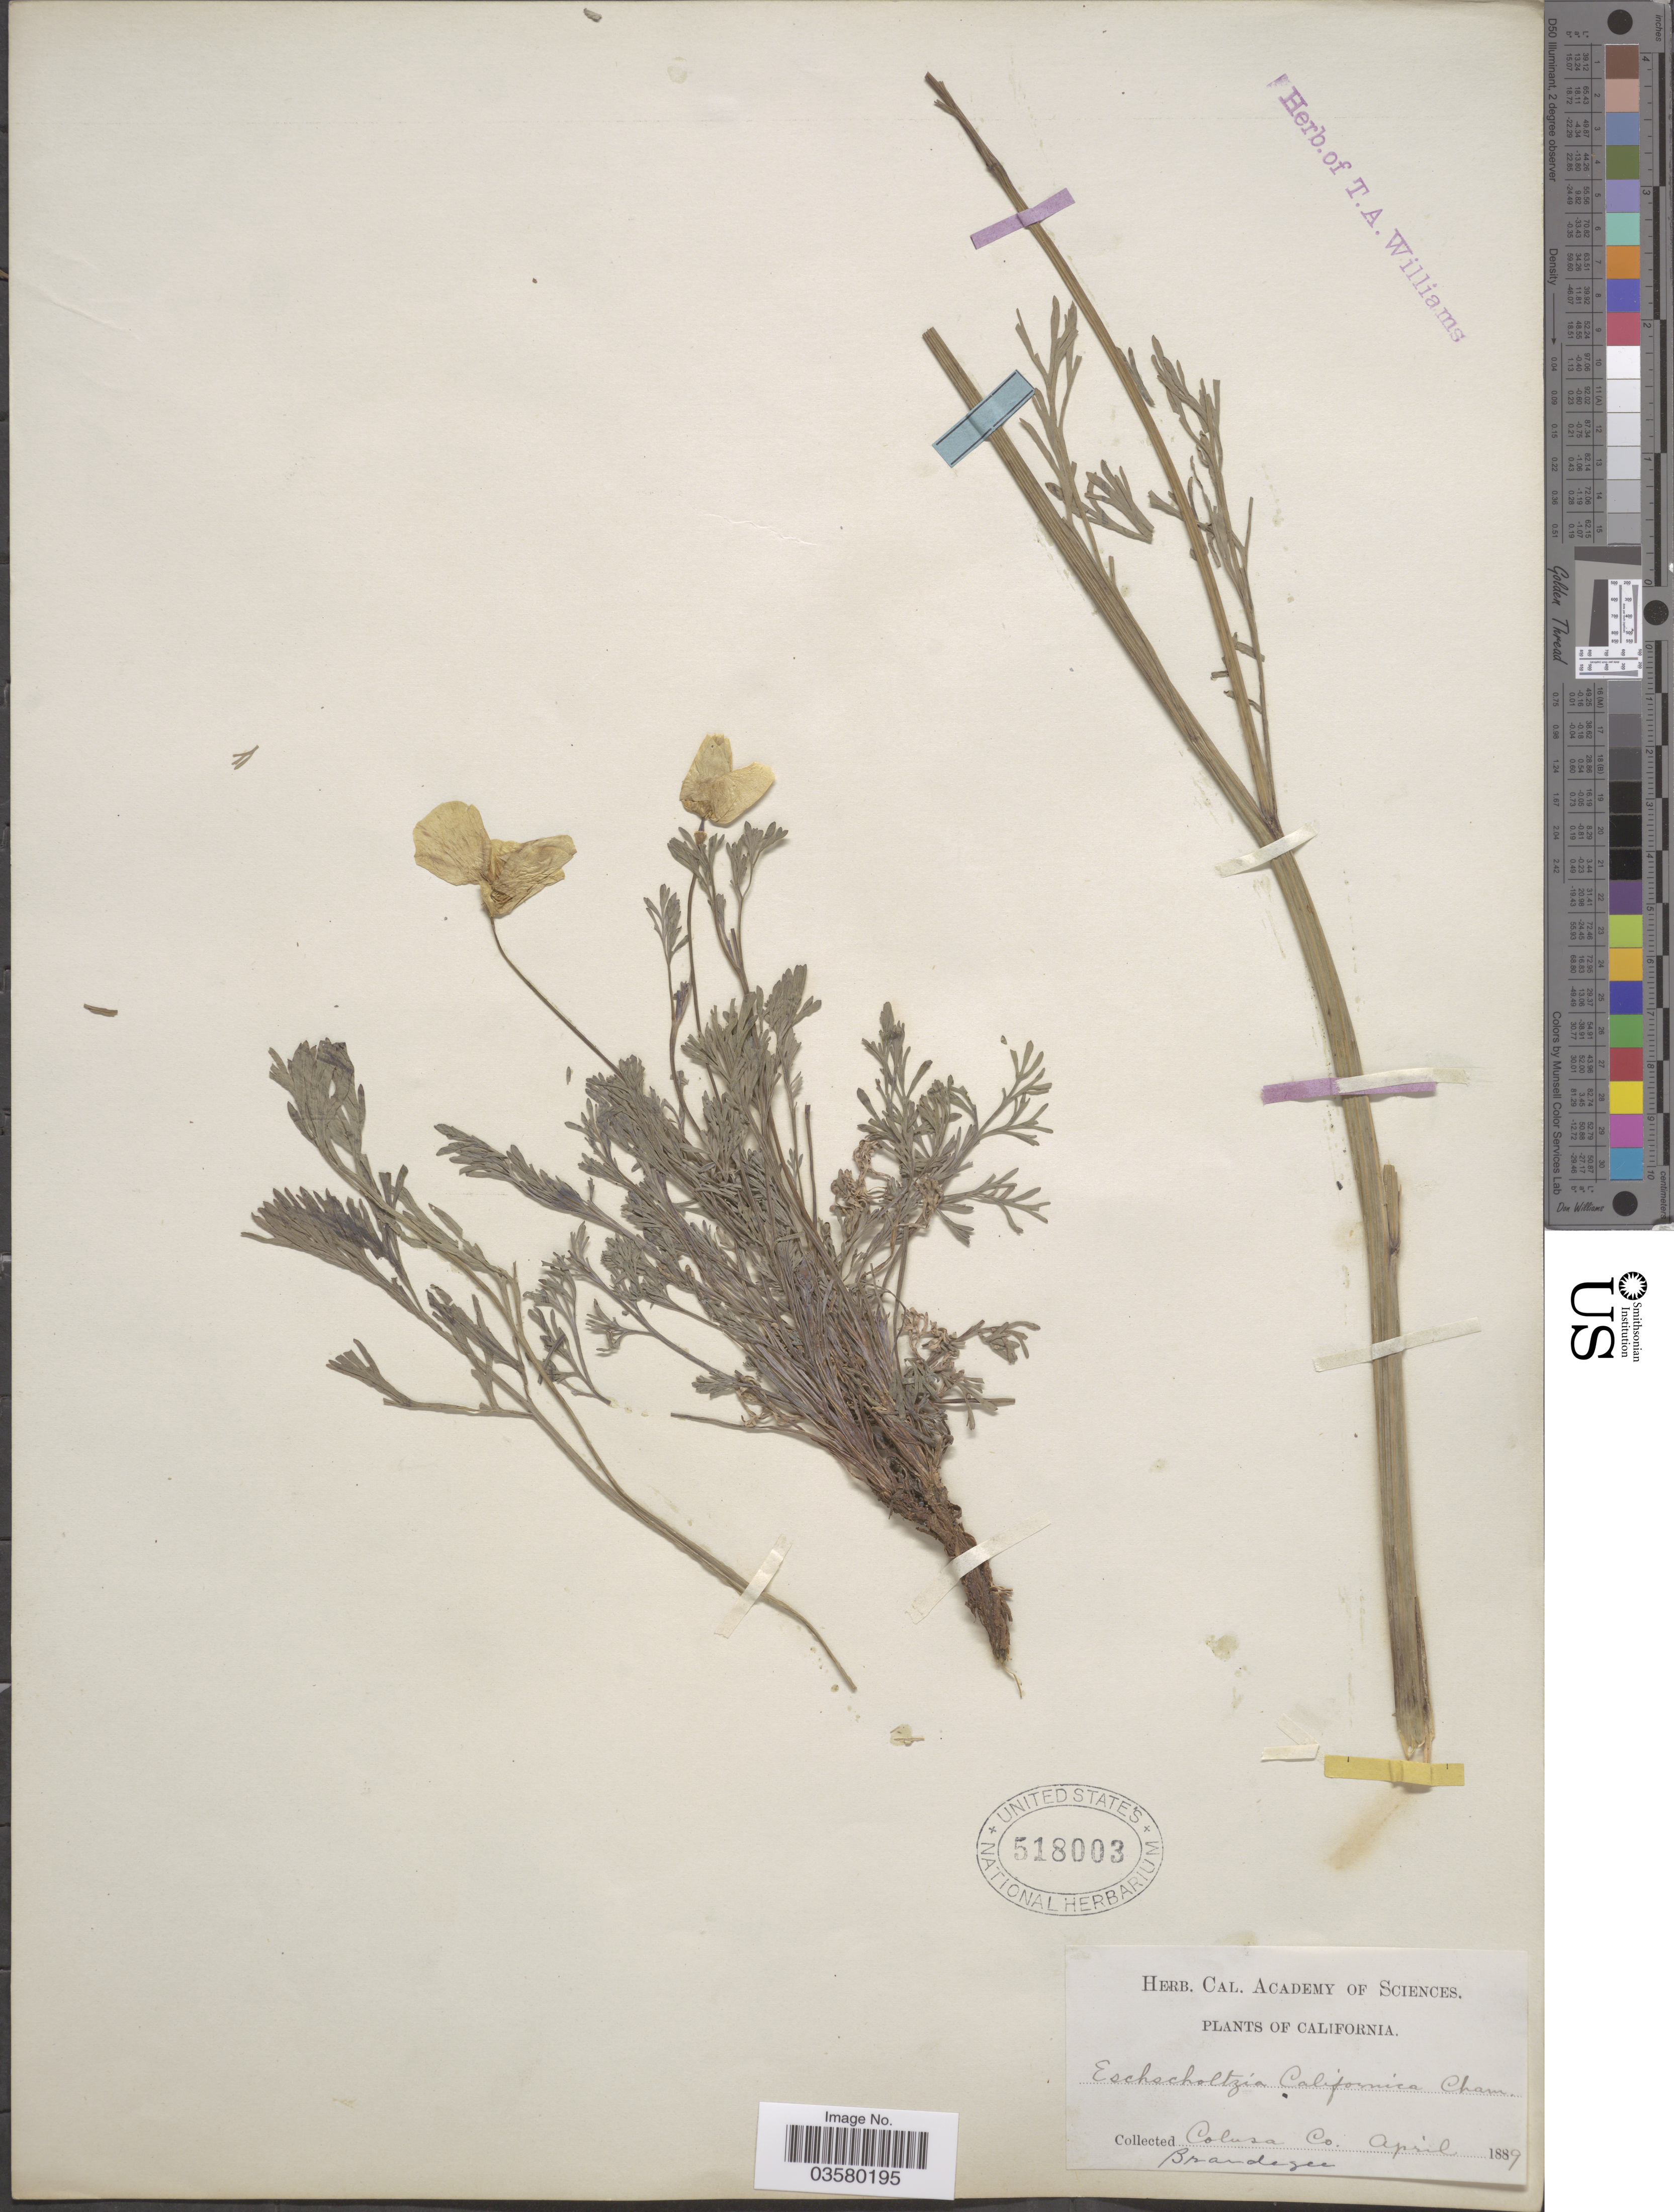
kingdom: Plantae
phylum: Tracheophyta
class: Magnoliopsida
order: Ranunculales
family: Papaveraceae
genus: Eschscholzia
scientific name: Eschscholzia caespitosa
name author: Benth.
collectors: -- Brandegee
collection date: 1889-04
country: United States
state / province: California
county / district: Colusa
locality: Colusa Co.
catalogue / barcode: US 518003